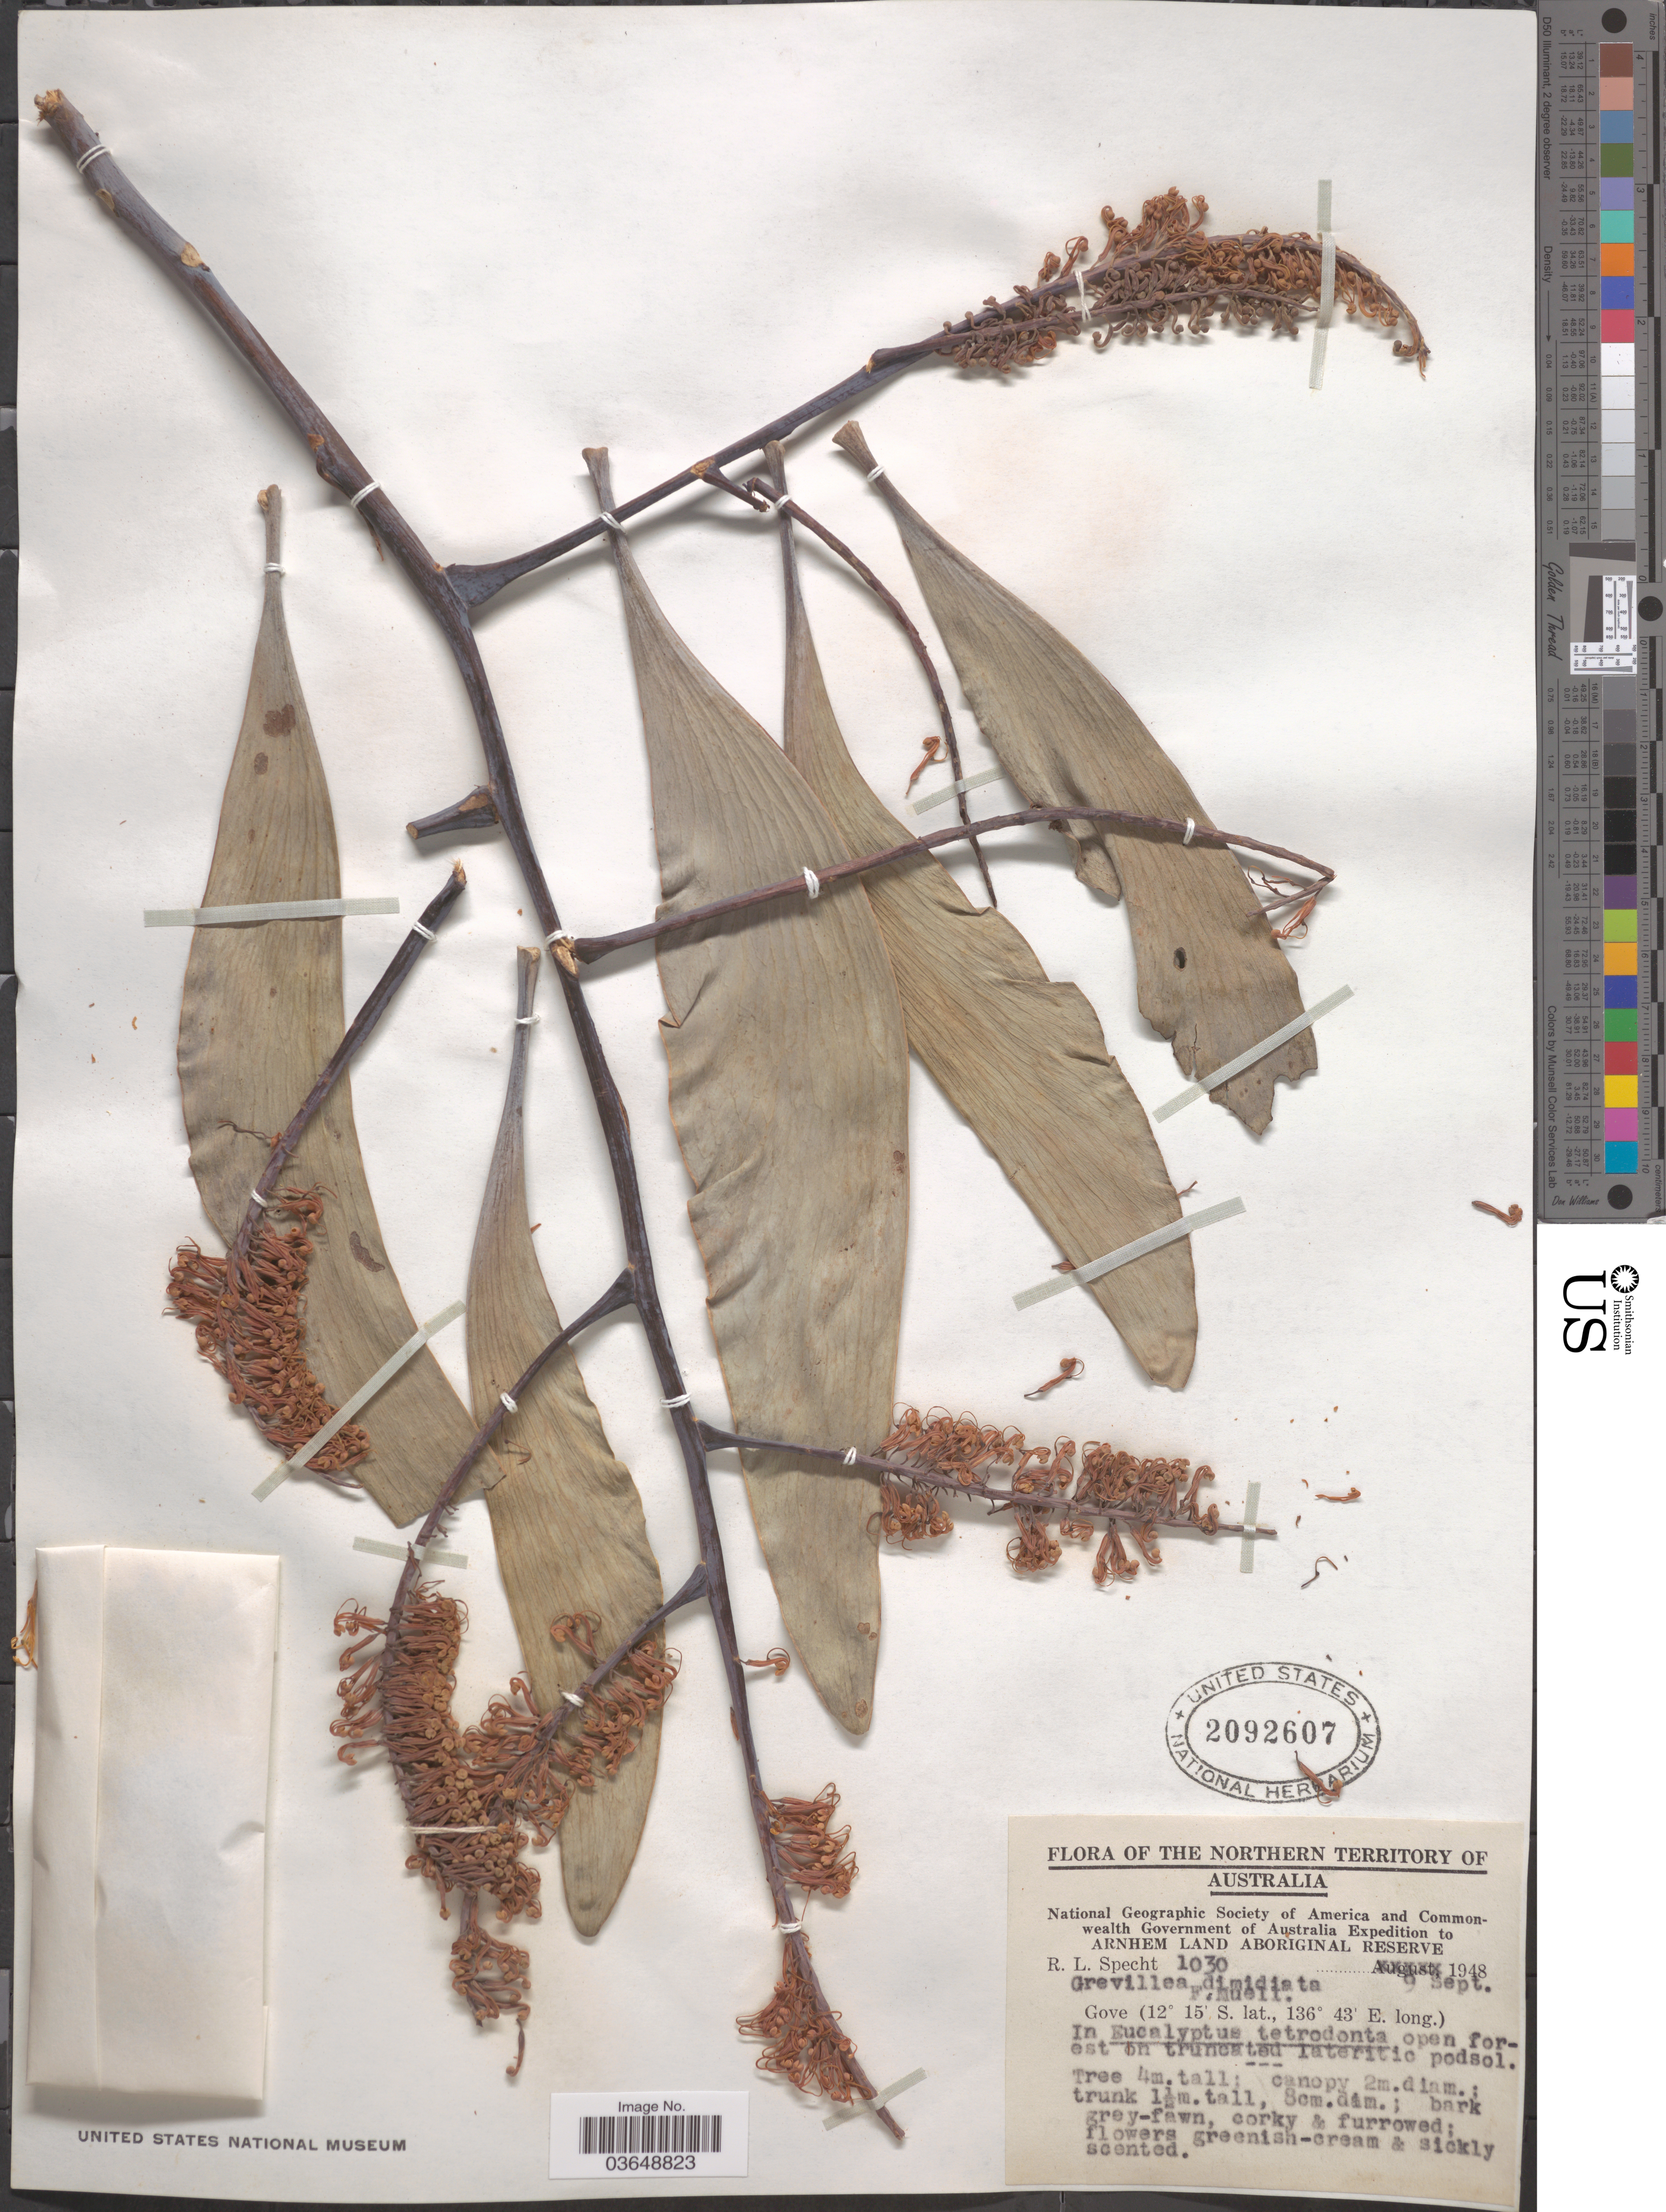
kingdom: Plantae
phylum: Tracheophyta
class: Magnoliopsida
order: Proteales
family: Proteaceae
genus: Grevillea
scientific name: Grevillea dimidiata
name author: F. Muell.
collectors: R. L. Specht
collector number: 1030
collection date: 1948-09-09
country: Australia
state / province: Northern Territory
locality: Arnhem Land Aboriginal Reserve. Gove.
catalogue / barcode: US 2092607